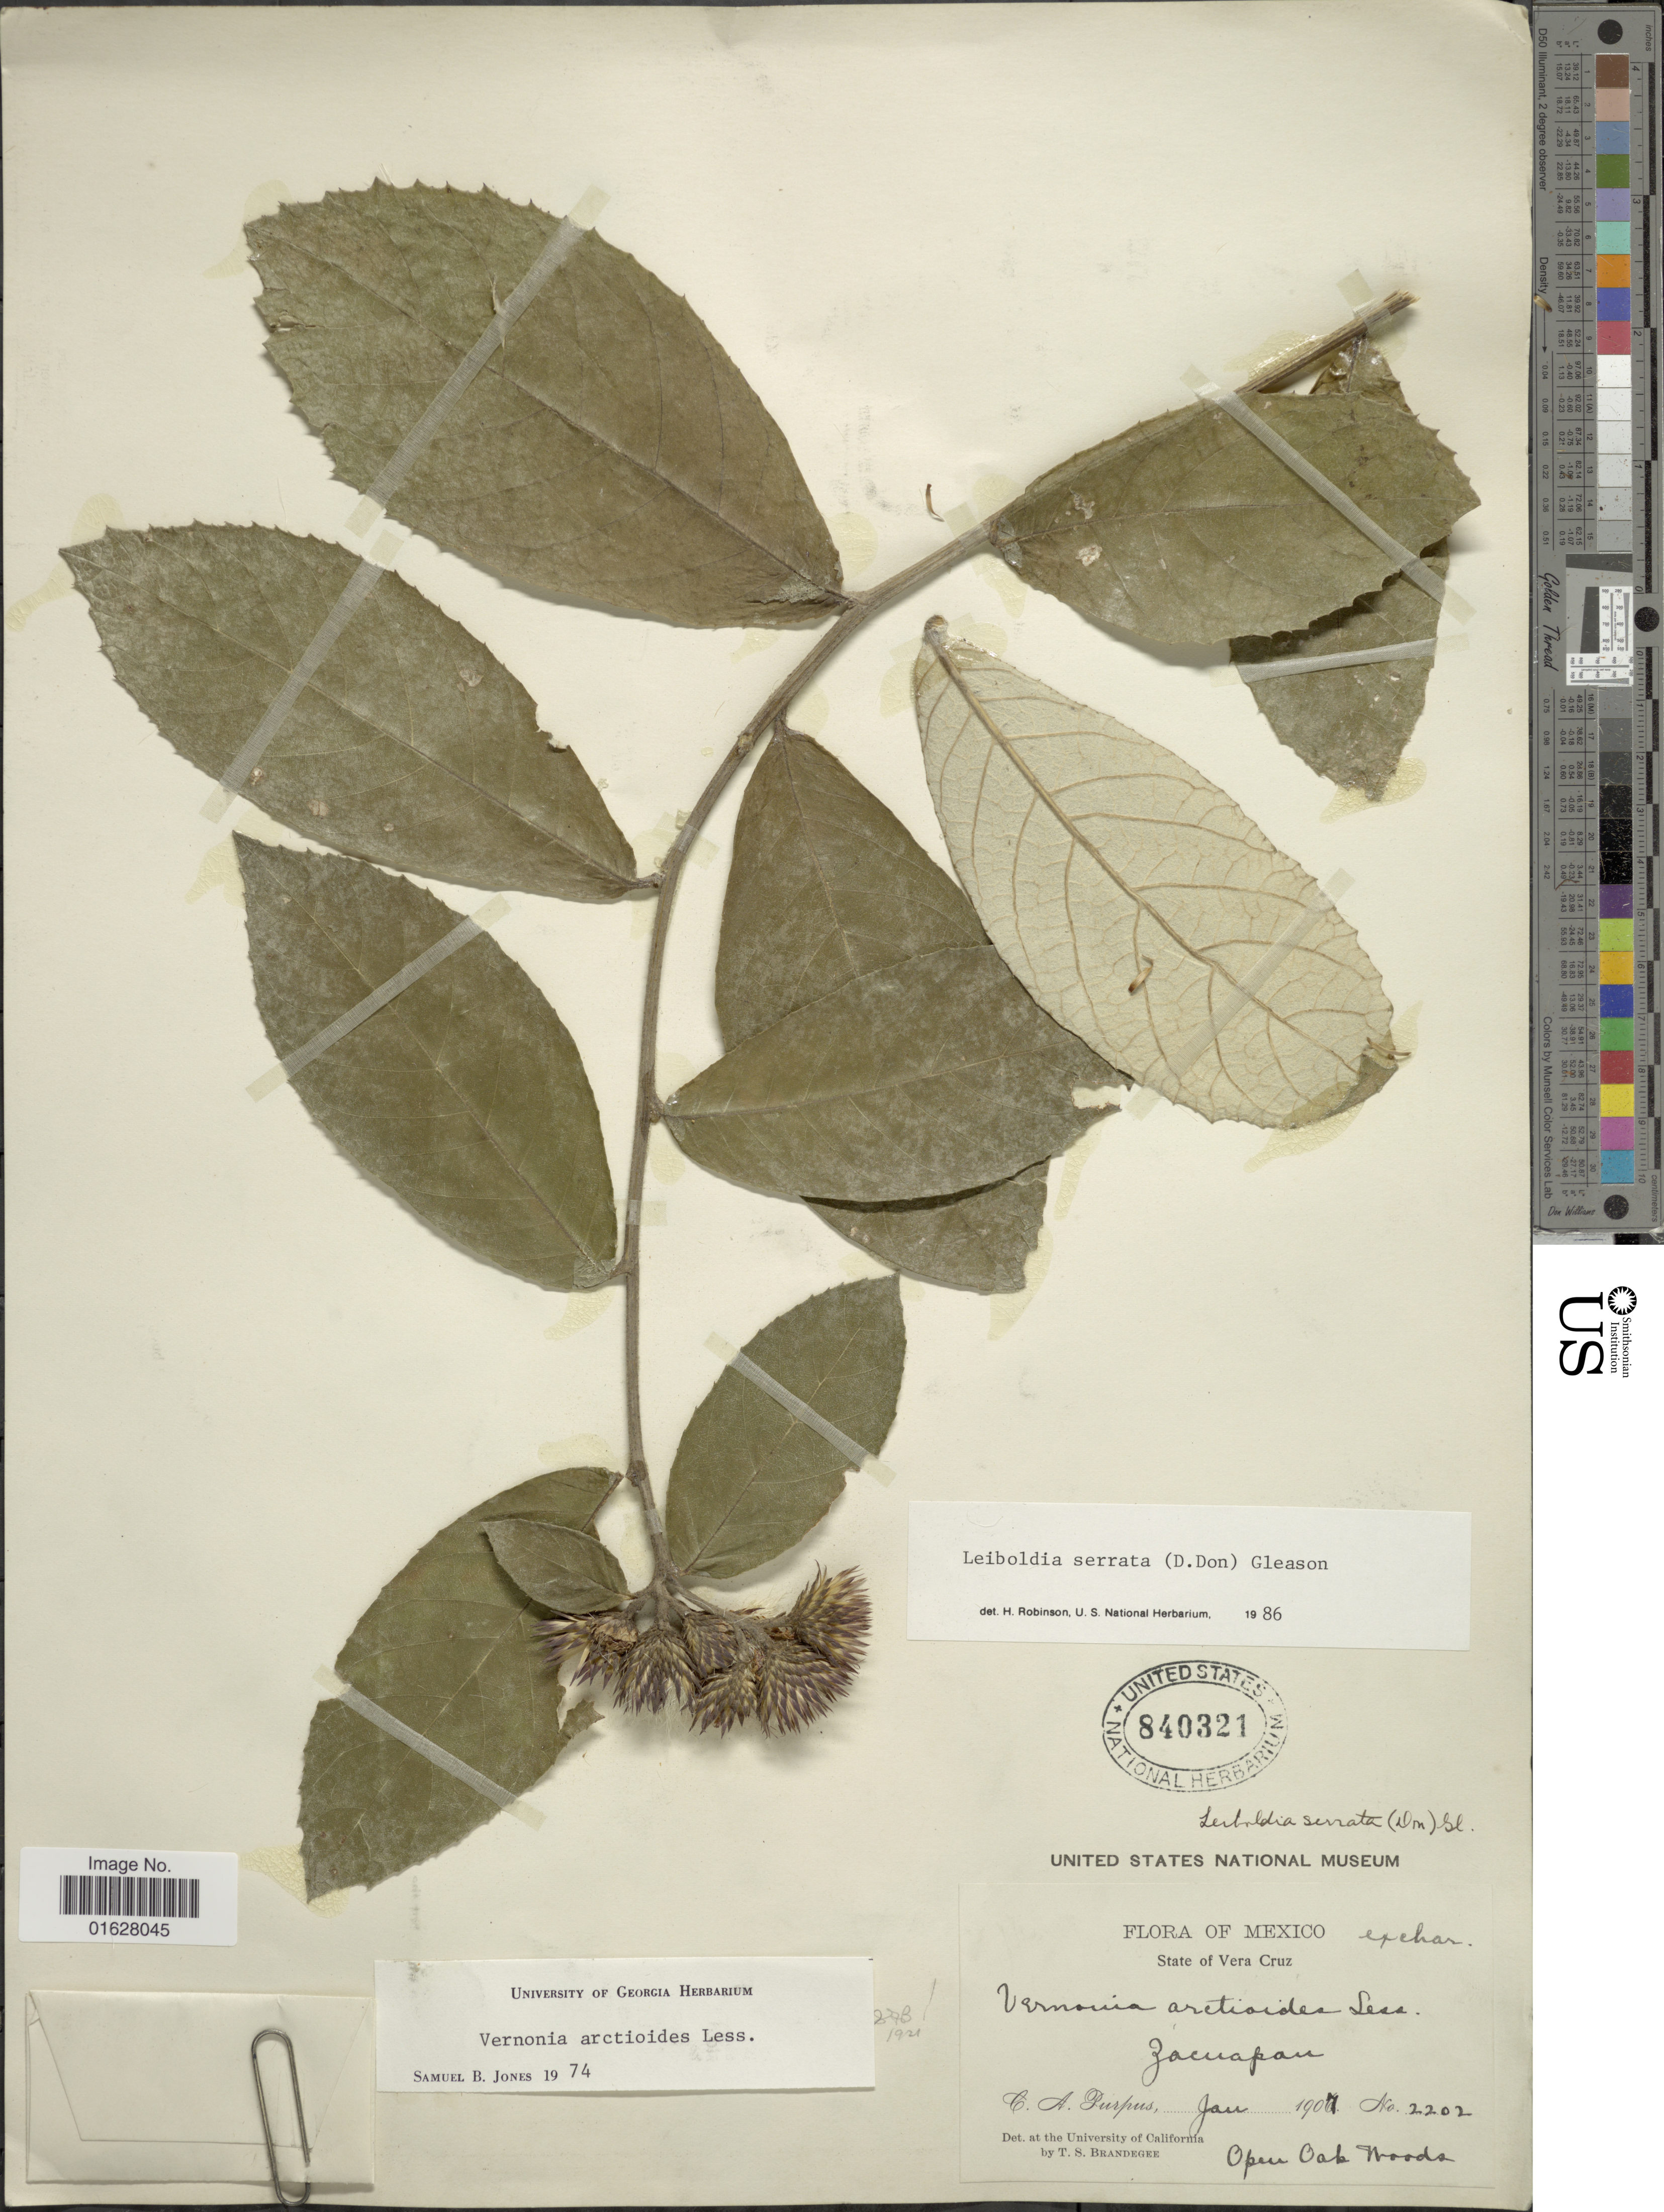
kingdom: Plantae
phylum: Tracheophyta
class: Magnoliopsida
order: Asterales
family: Asteraceae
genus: Leiboldia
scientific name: Leiboldia serrata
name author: (D. Don) Gleason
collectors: C. A. Purpus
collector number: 2202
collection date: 1907-01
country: Mexico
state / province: Veracruz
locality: Mexico. Vera Cruz. open Oak woods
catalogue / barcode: US 840321